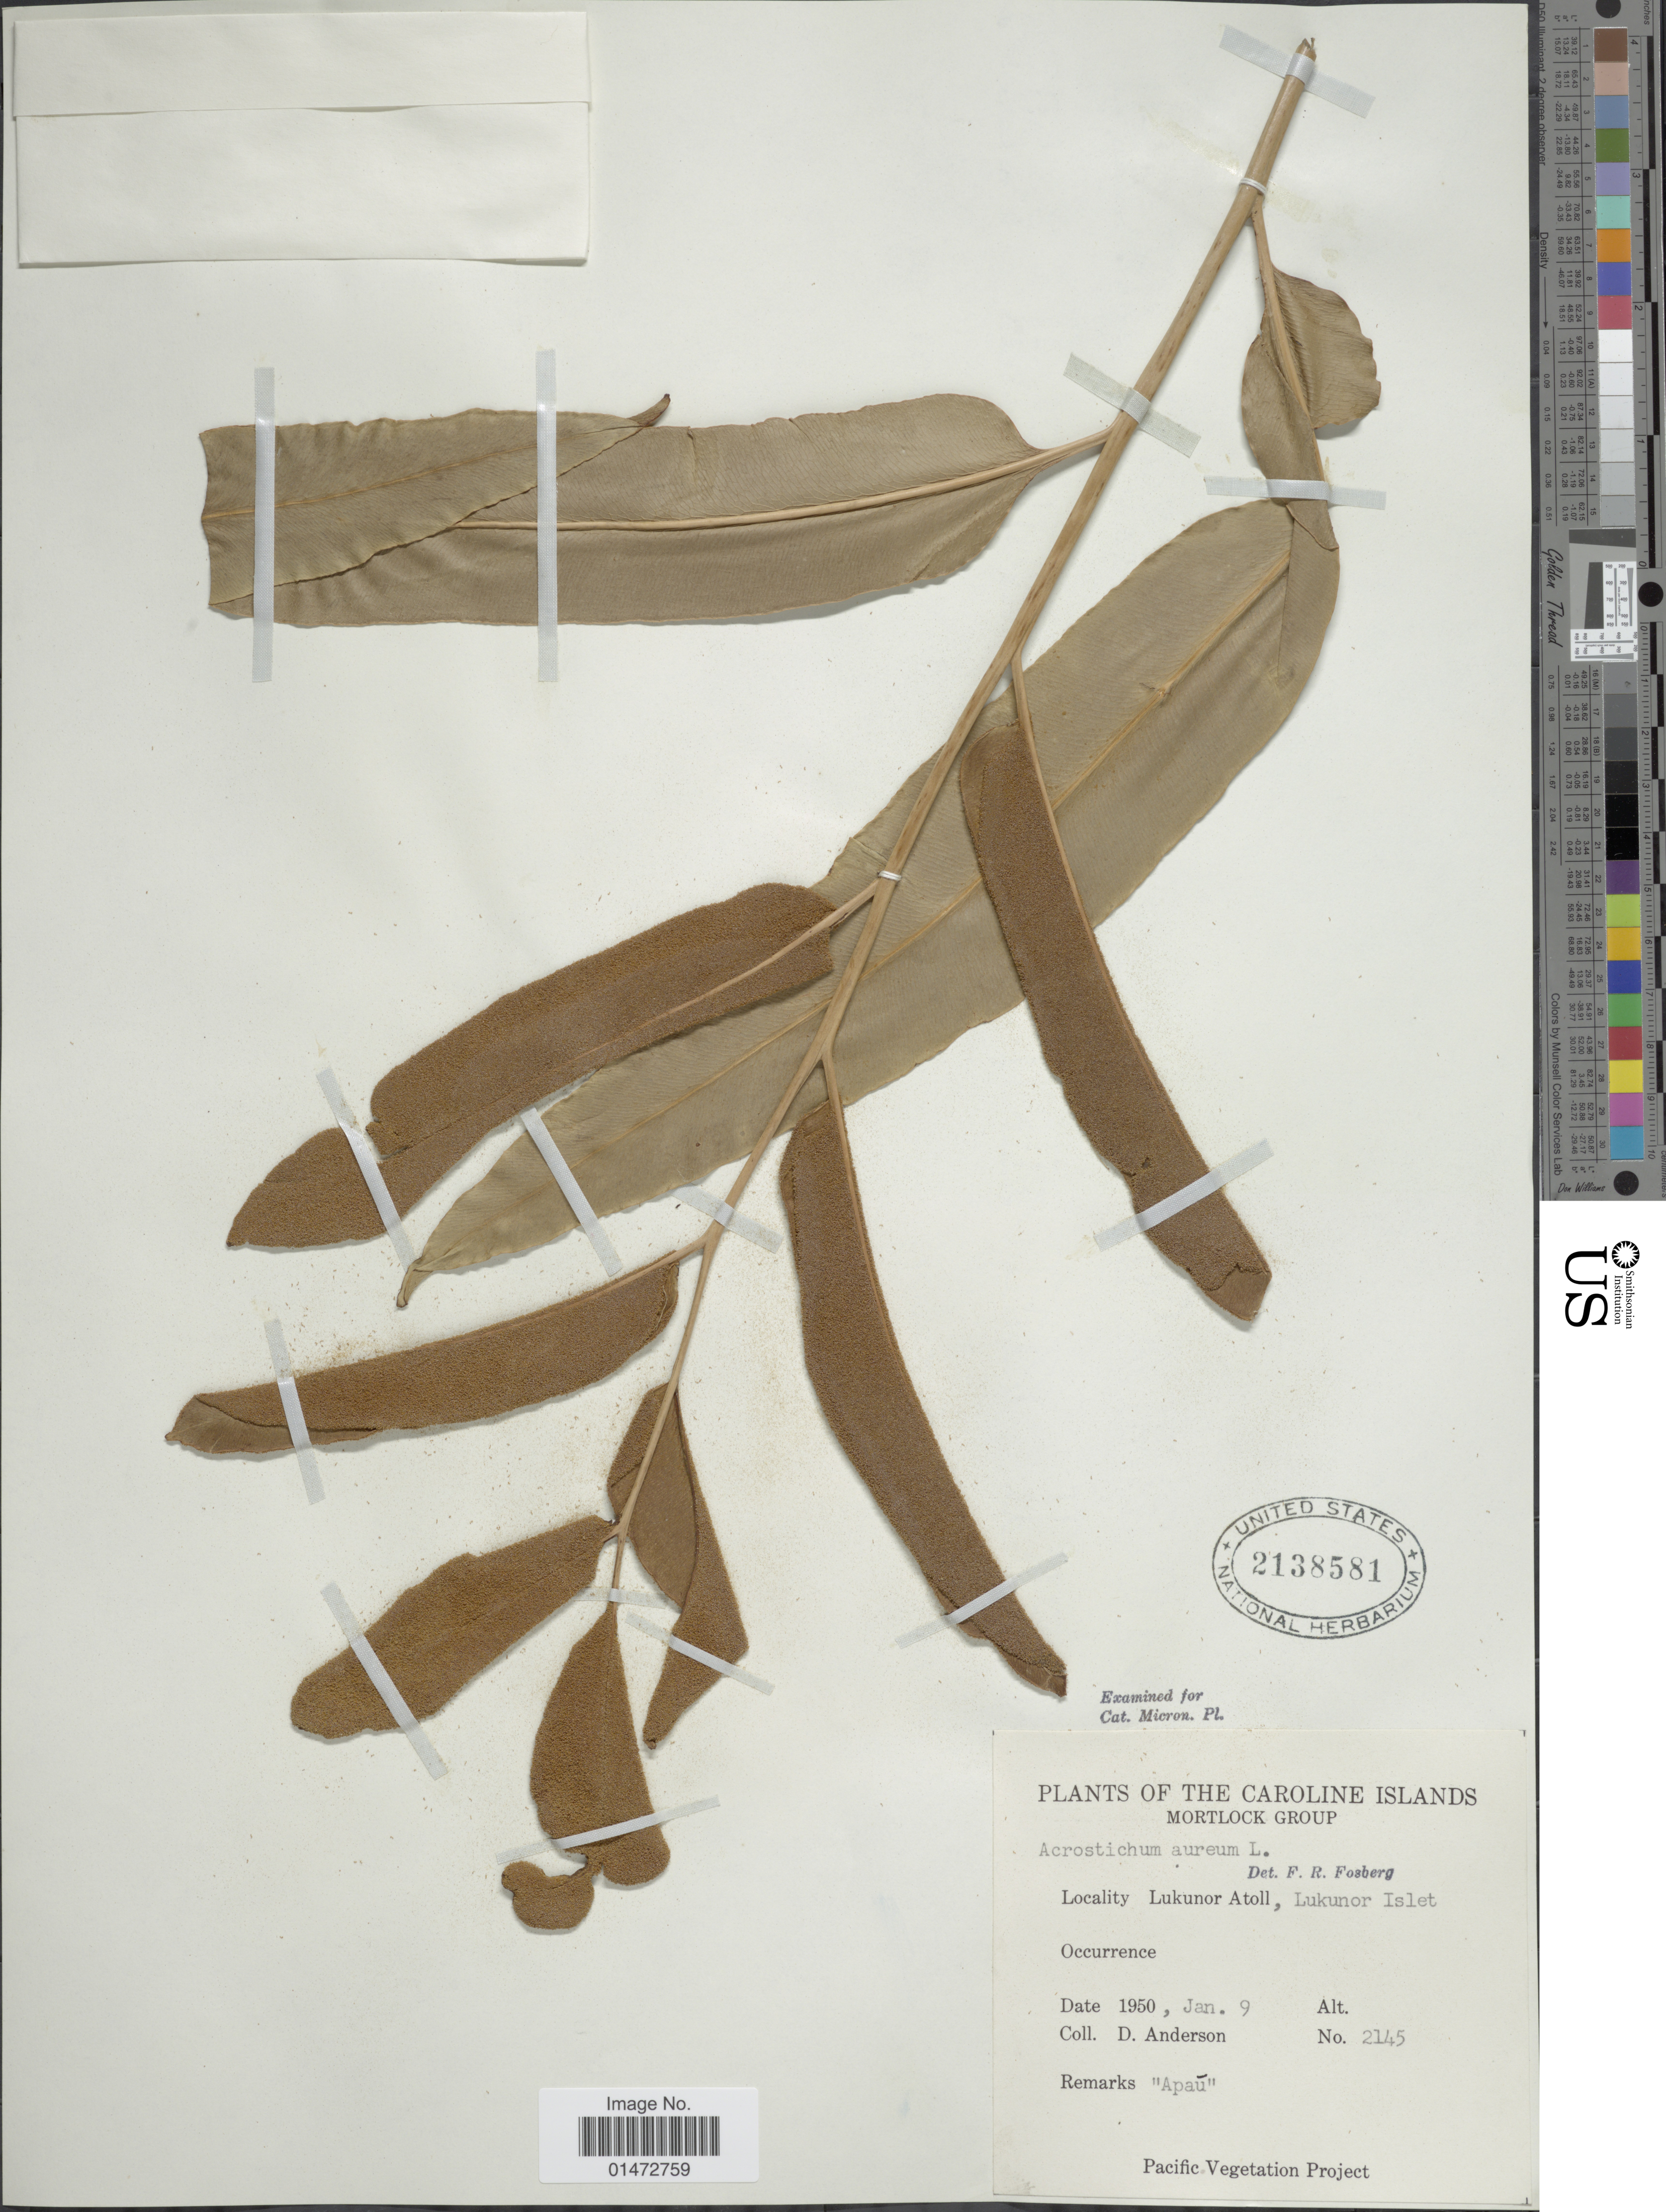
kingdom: Plantae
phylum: Tracheophyta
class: Polypodiopsida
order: Polypodiales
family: Pteridaceae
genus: Acrostichum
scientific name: Acrostichum aureum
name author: L.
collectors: D. Anderson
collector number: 2145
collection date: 1950-01-09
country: Micronesia, Federated States of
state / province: Truk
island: Lukunor Atoll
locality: The Caroline Islands. Mortlock Group. Lukunor Atoll, Lukunor Islet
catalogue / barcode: US 2138581